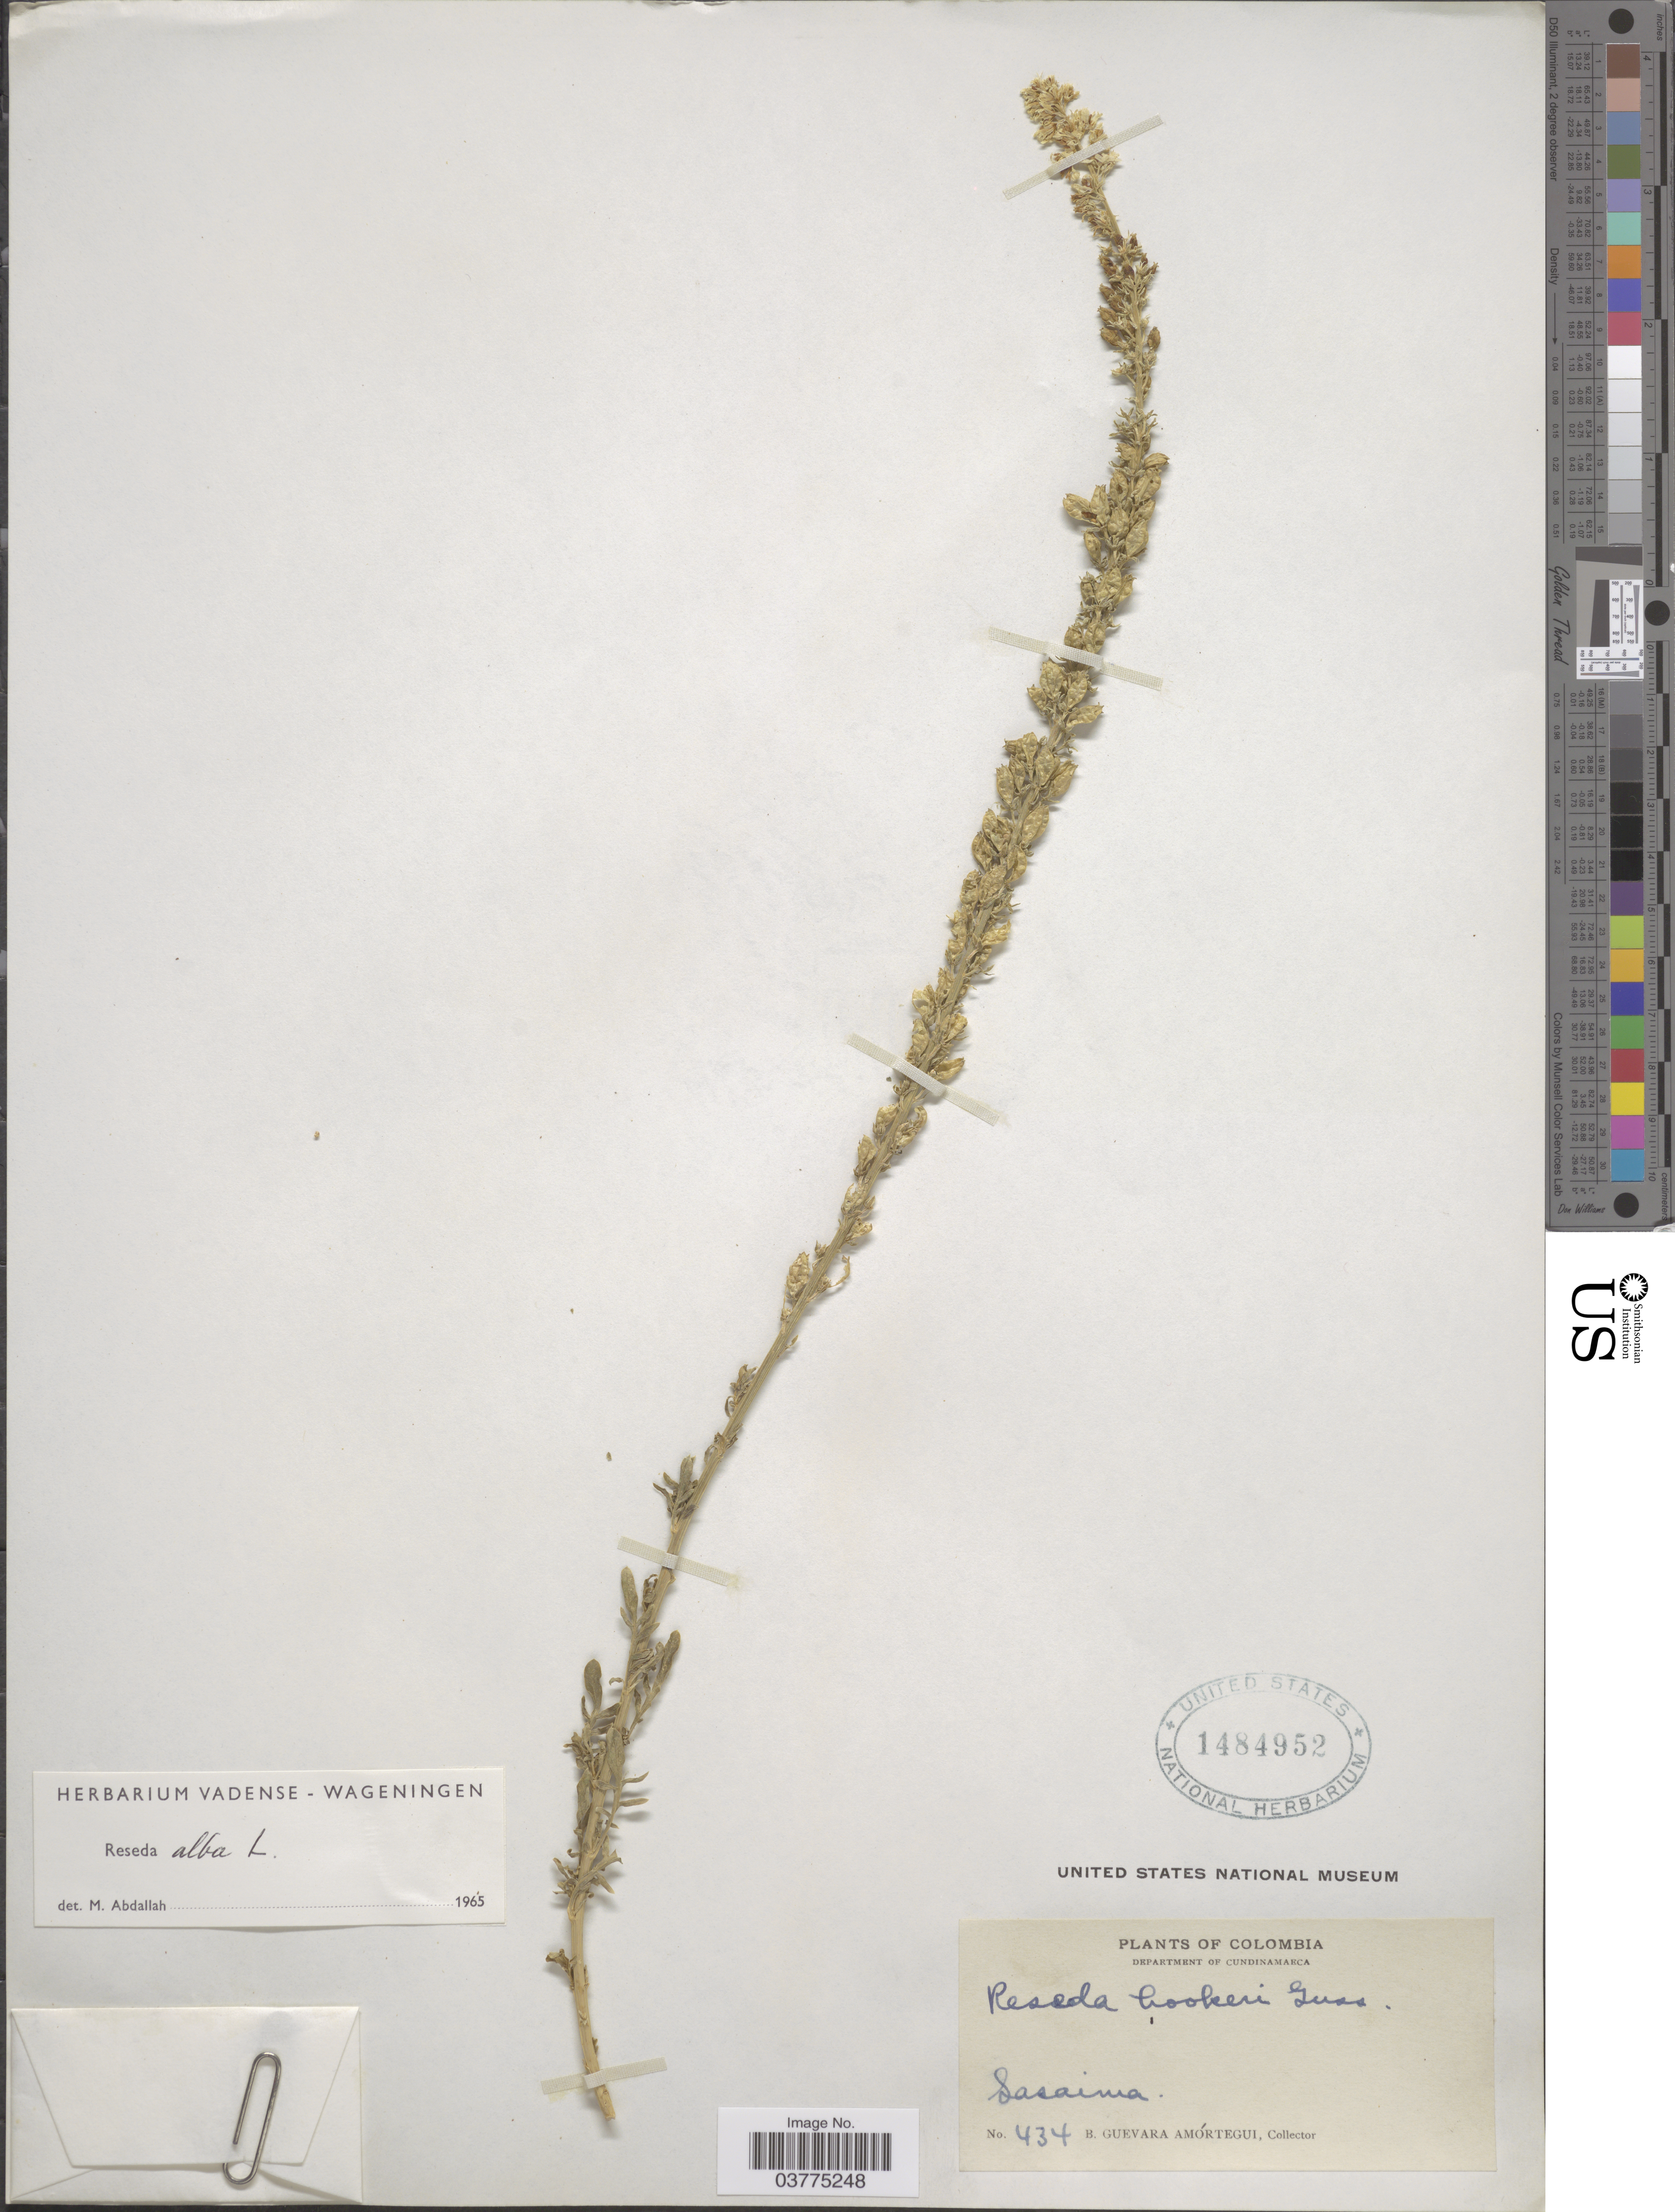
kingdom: Plantae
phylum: Tracheophyta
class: Magnoliopsida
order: Brassicales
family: Resedaceae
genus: Reseda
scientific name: Reseda alba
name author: L.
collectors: B. Guevara Amortegui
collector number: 434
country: Colombia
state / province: Cundinamarca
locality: Department of Cundinamarca. Sasaima.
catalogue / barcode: US 1484952